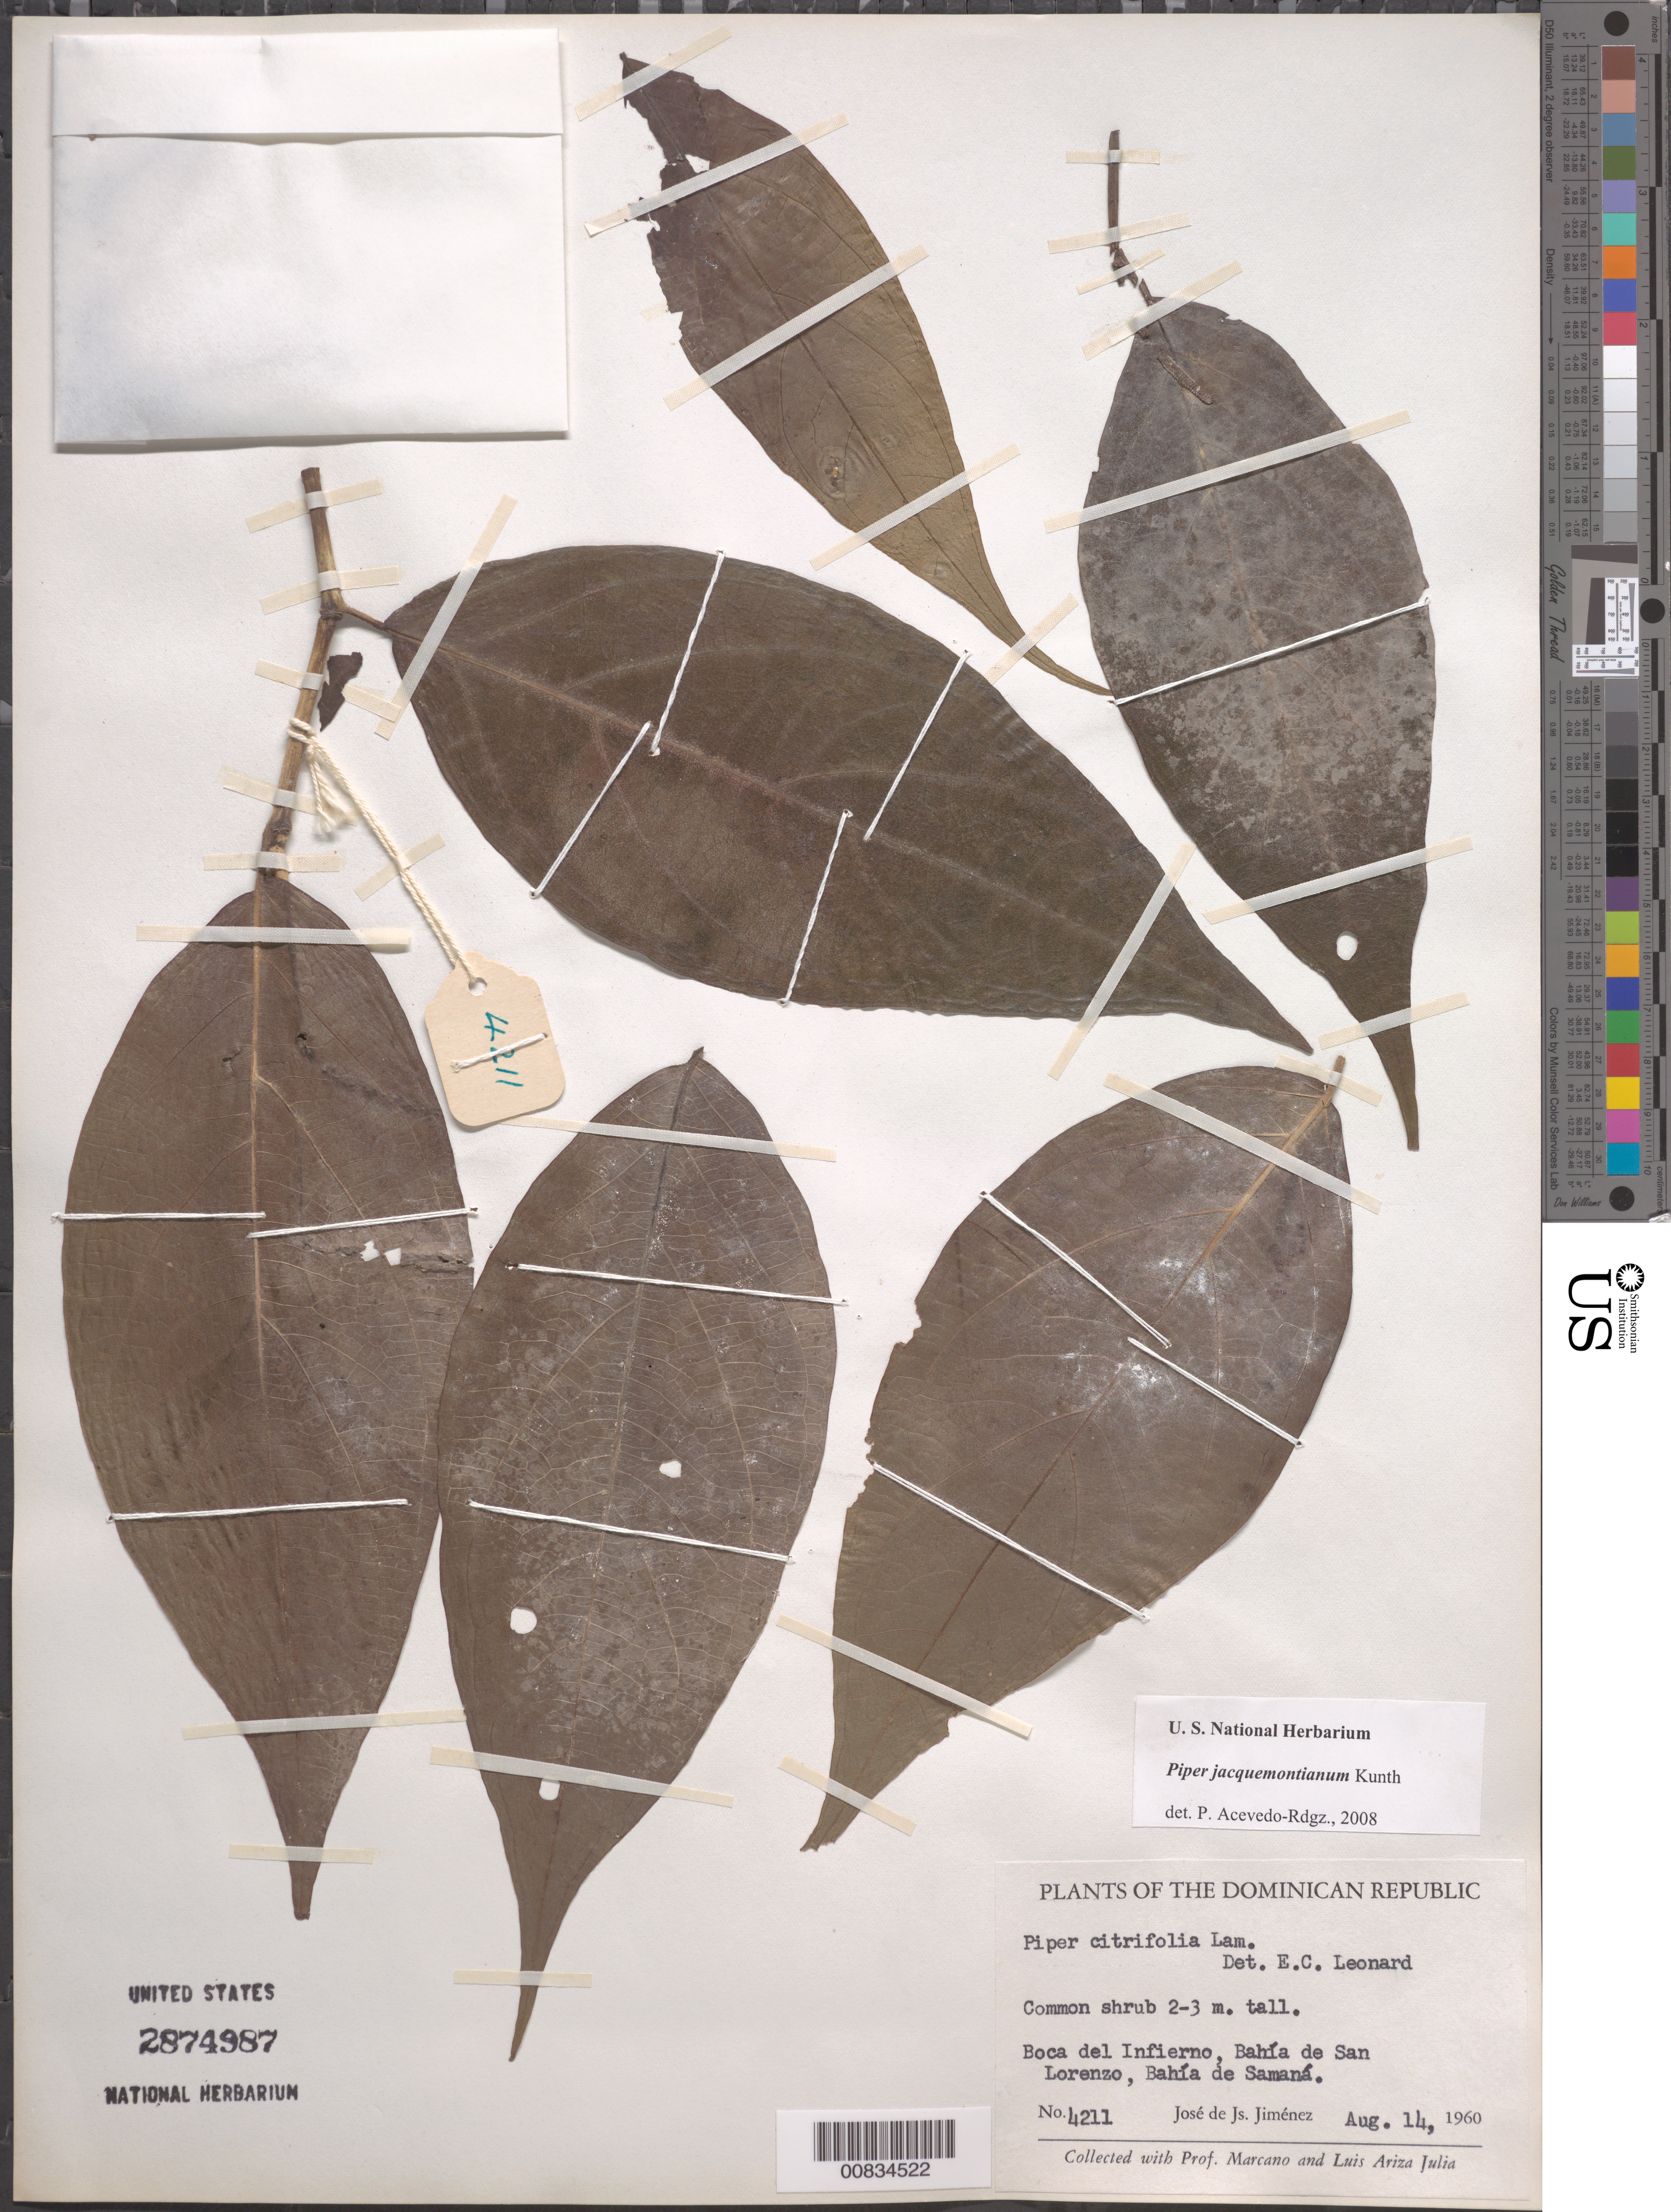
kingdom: Plantae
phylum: Tracheophyta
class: Magnoliopsida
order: Piperales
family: Piperaceae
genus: Piper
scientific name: Piper jacquemontianum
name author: Kunth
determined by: Acevedo-Rodríguez, P., (BOT), Smithsonian Institution - National Museum of Natural History (UNITED STATES)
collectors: J. J. Jiménez, E. J. Marcano F. & L. Ariza-Julia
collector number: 4211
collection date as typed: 14 Aug 1960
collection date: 1960-08-14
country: Dominican Republic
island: Hispaniola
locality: Boca del Infierno, Bahía de San Lorenzo, Bahía de Samaná.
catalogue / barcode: US 2874987